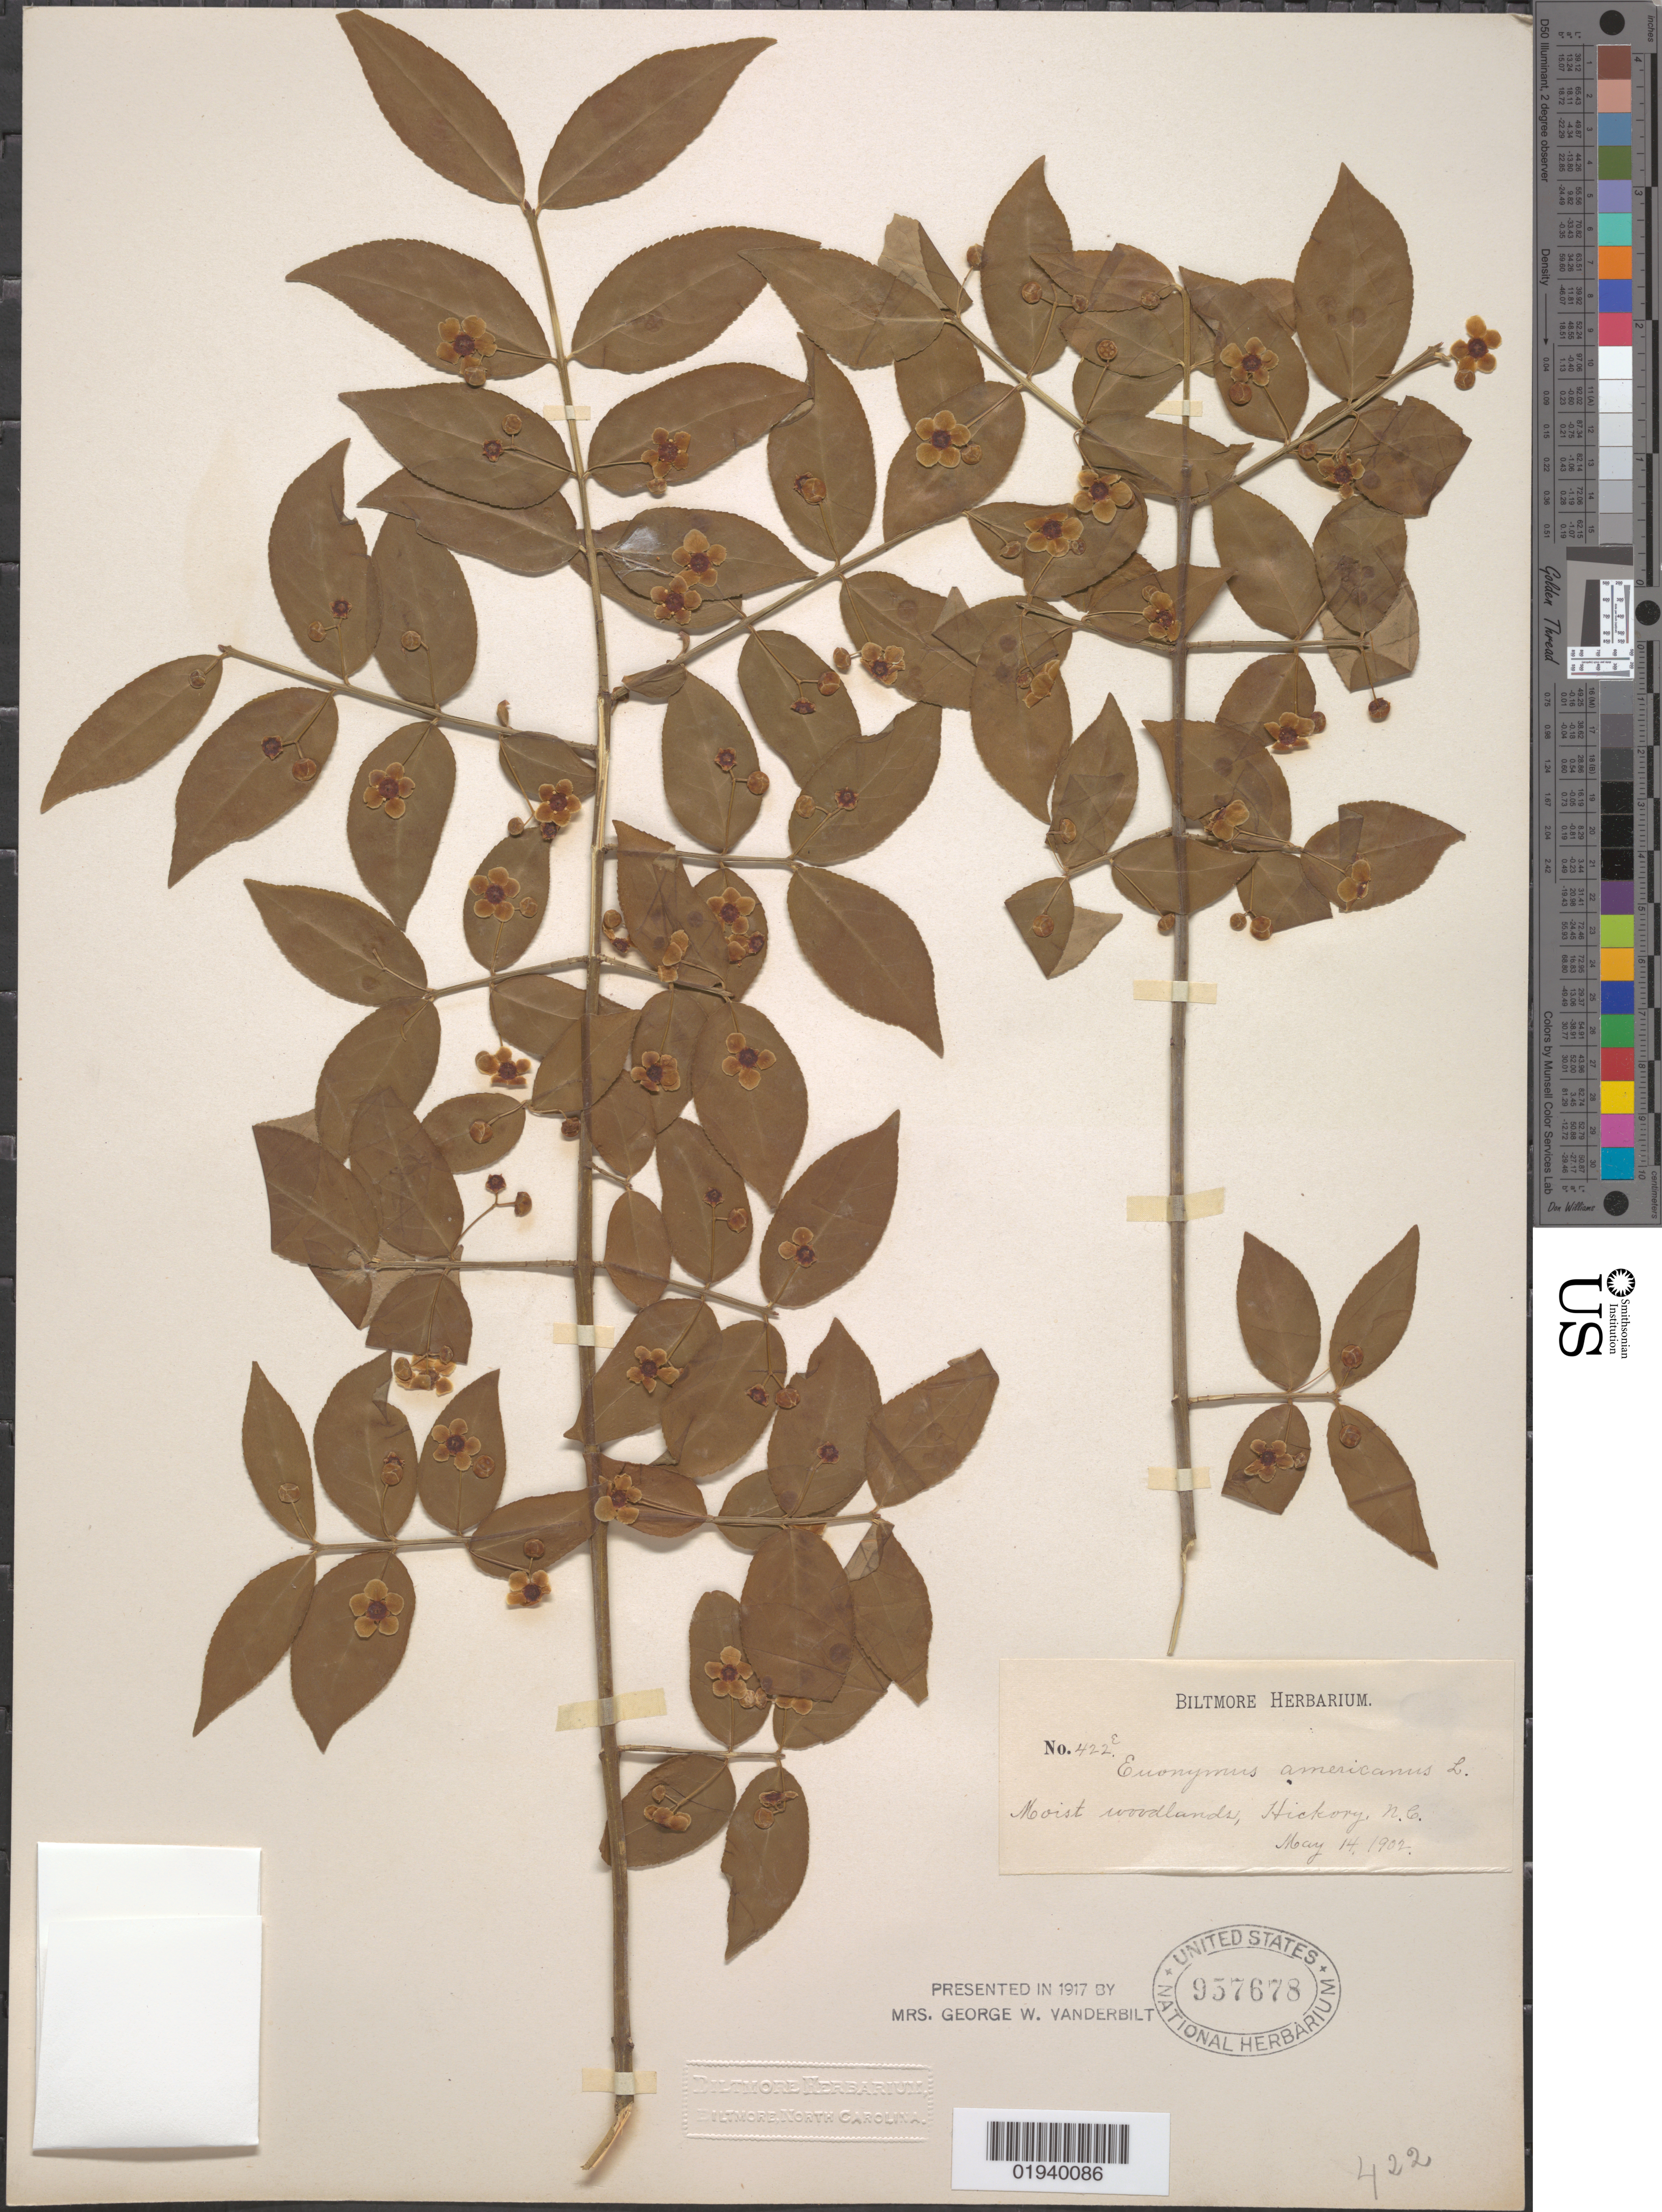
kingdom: Plantae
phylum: Tracheophyta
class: Magnoliopsida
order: Celastrales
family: Celastraceae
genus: Euonymus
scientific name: Euonymus americanus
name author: L.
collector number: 422e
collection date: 1902-05-14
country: United States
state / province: North Carolina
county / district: Catawba Co.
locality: Hickory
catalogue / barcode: US 957678